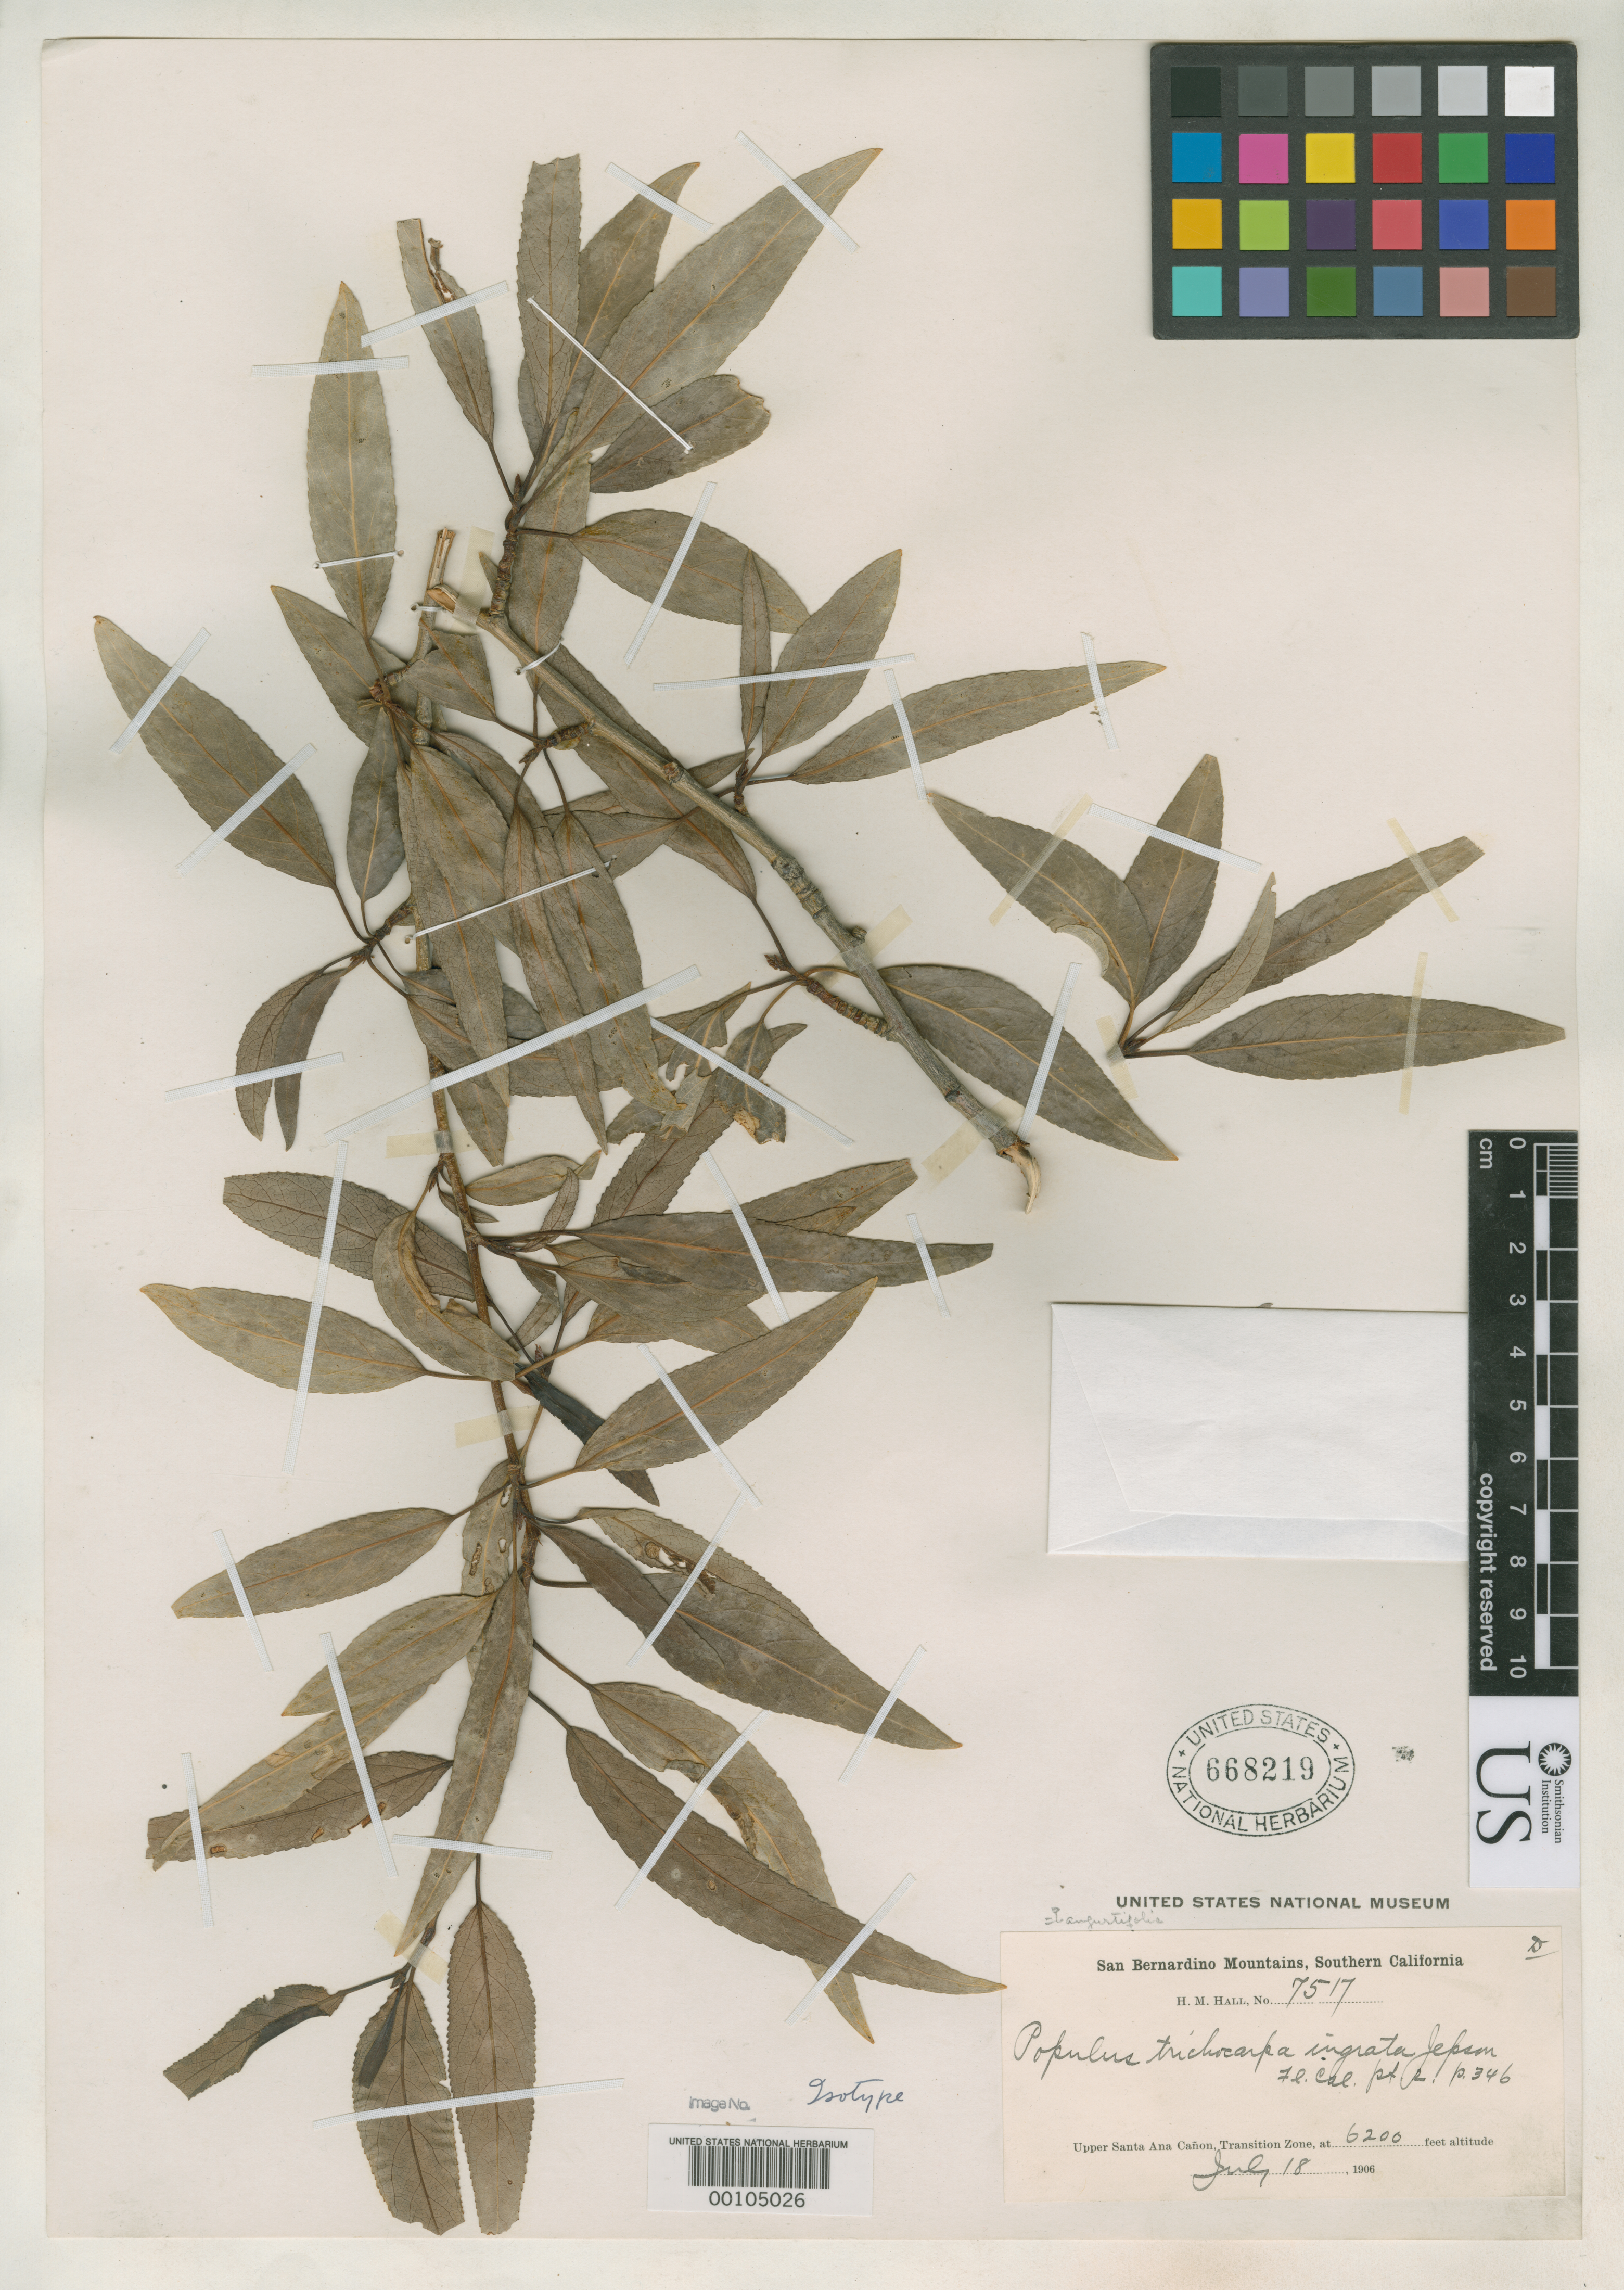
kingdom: Plantae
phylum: Tracheophyta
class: Magnoliopsida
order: Malpighiales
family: Salicaceae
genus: Populus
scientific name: Populus trichocarpa f. ingrata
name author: Jeps.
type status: Isotype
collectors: H. M. Hall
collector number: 7517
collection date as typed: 18 Jul 1906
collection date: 1906-07-18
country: United States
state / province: California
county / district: San Bernardino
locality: San Bernarino Mts., upper Santa Ana Canyon.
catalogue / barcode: US 668219